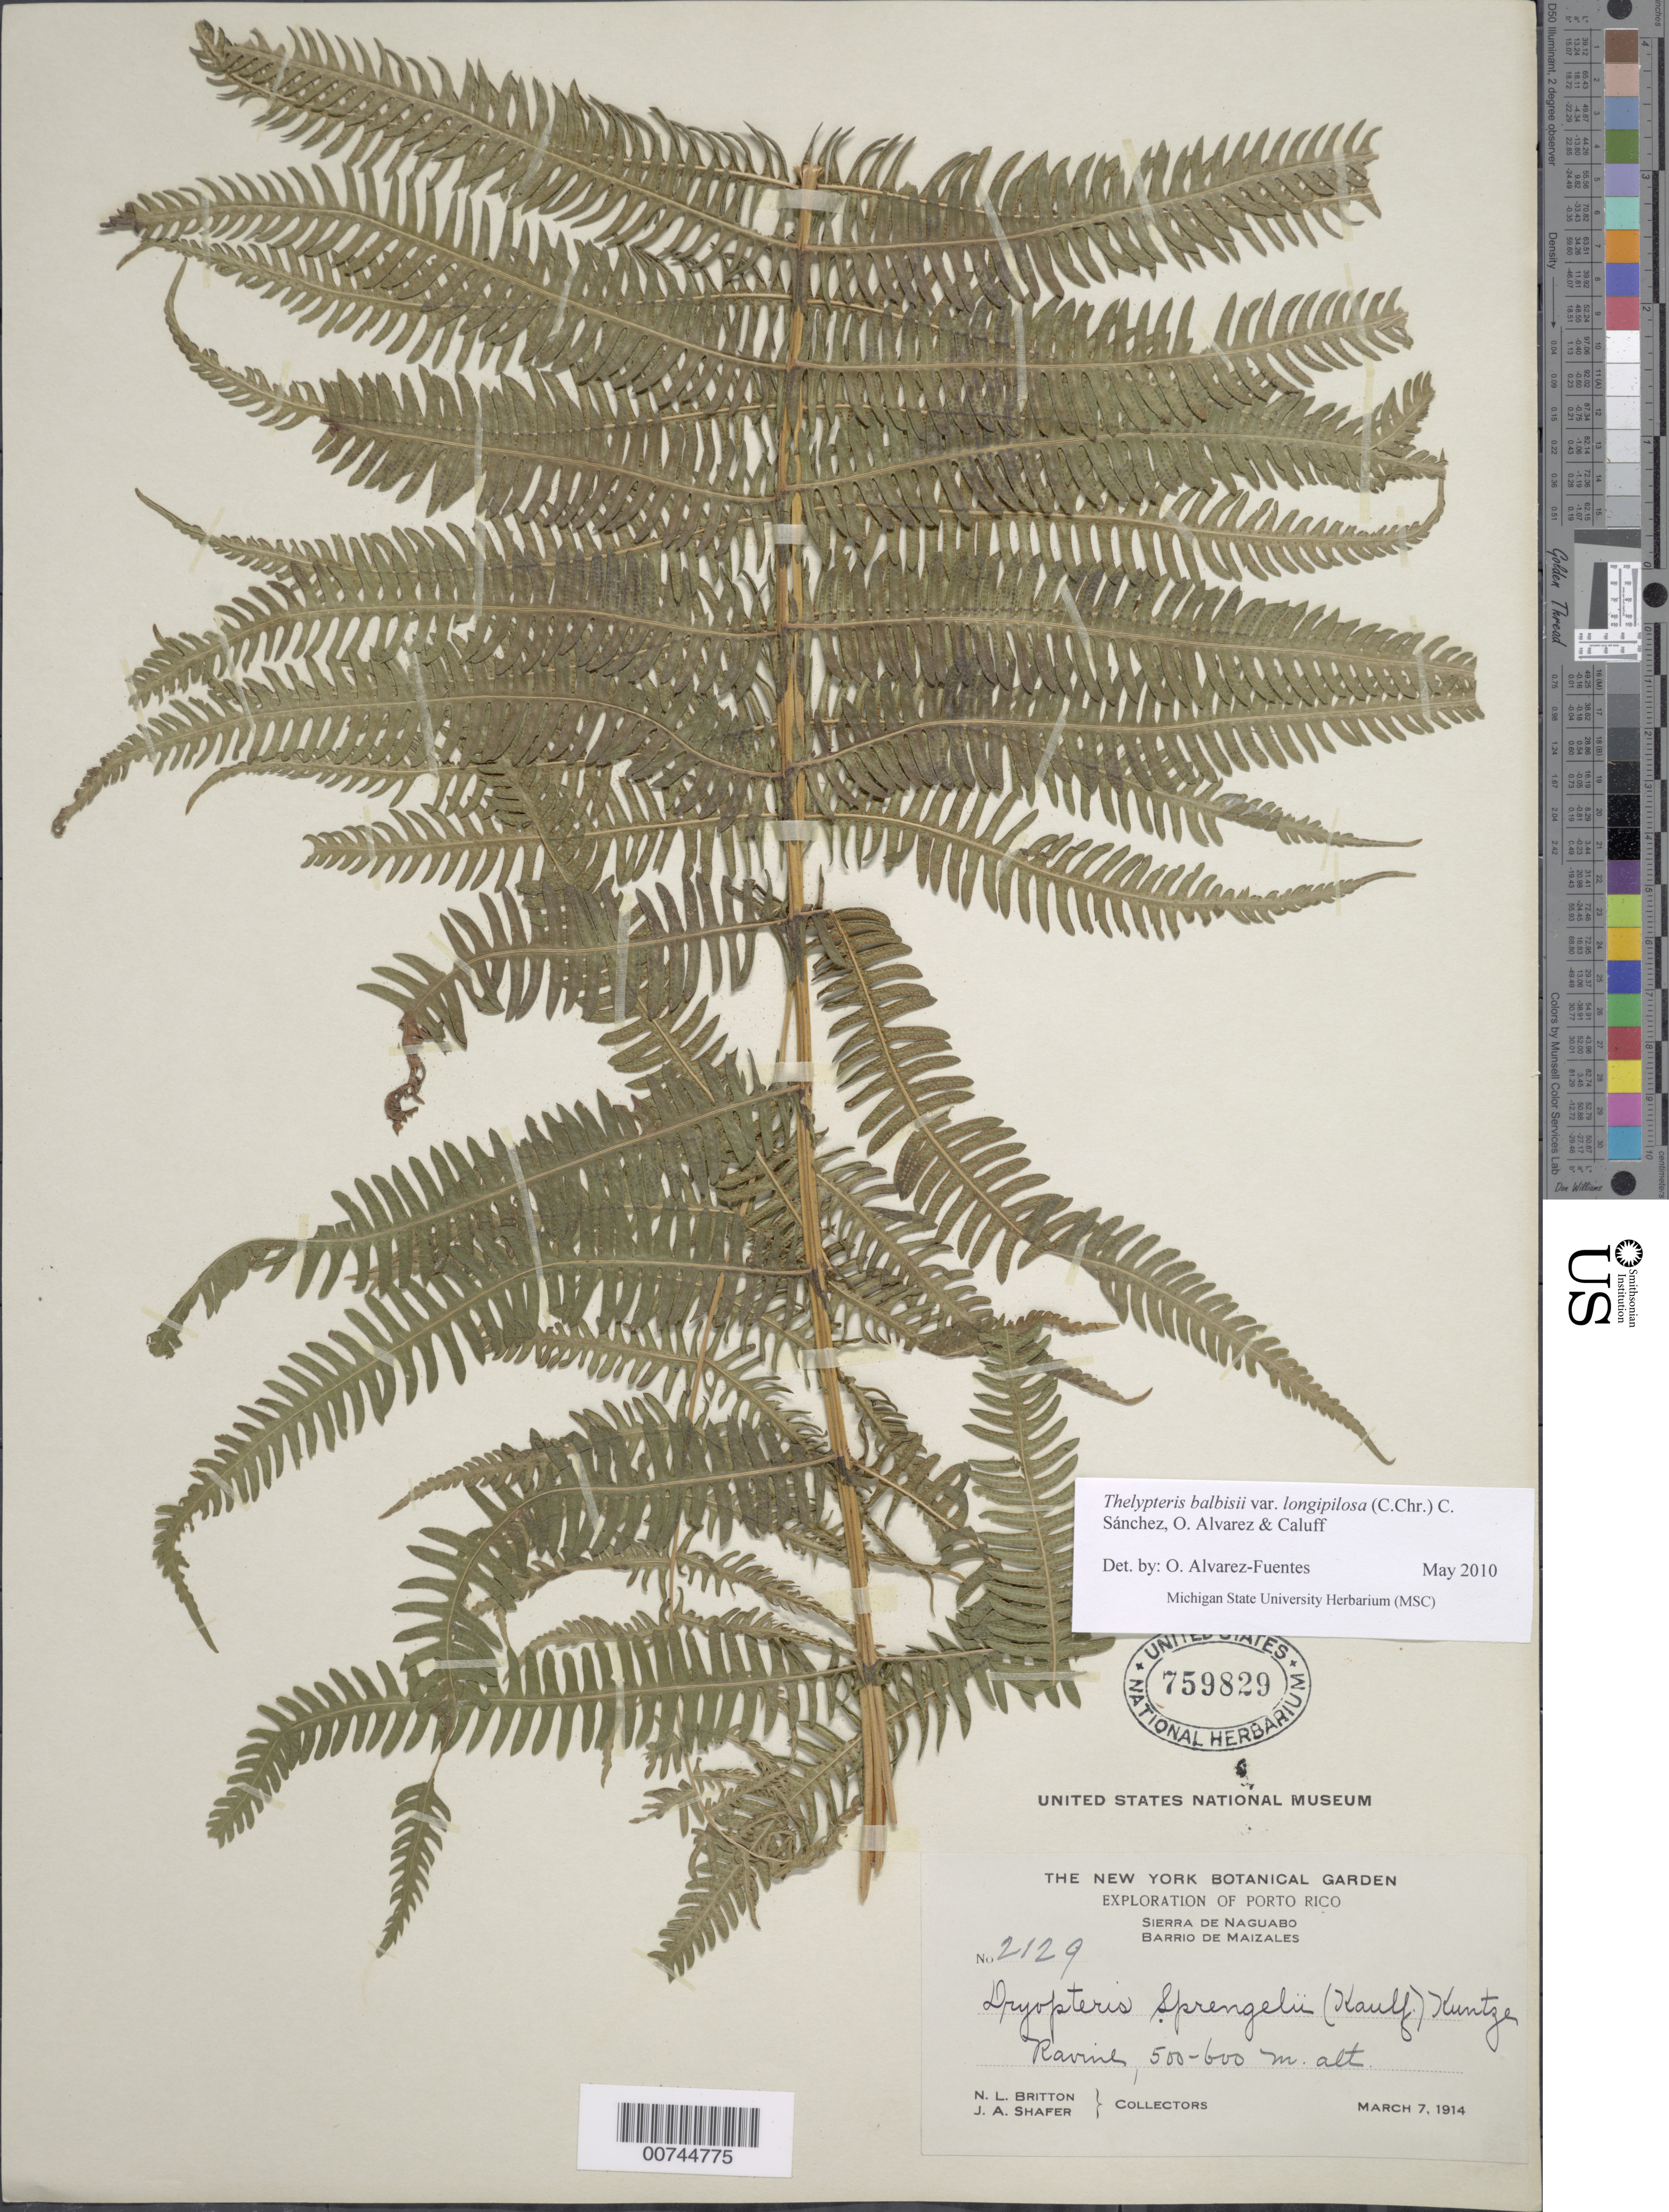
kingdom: Plantae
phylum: Tracheophyta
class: Polypodiopsida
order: Polypodiales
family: Thelypteridaceae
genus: Amauropelta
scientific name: Amauropelta balbisii (Spreng.) comb. nov., ined. 2015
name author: (Spreng.)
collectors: N. Britton & J. A. Shafer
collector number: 2129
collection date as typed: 07 Mar 1914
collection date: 1914-03-07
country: Puerto Rico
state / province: Naguabo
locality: Sierra de Naguabo, Barrio de Maizales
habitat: Ravine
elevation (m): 500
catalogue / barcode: US 759829